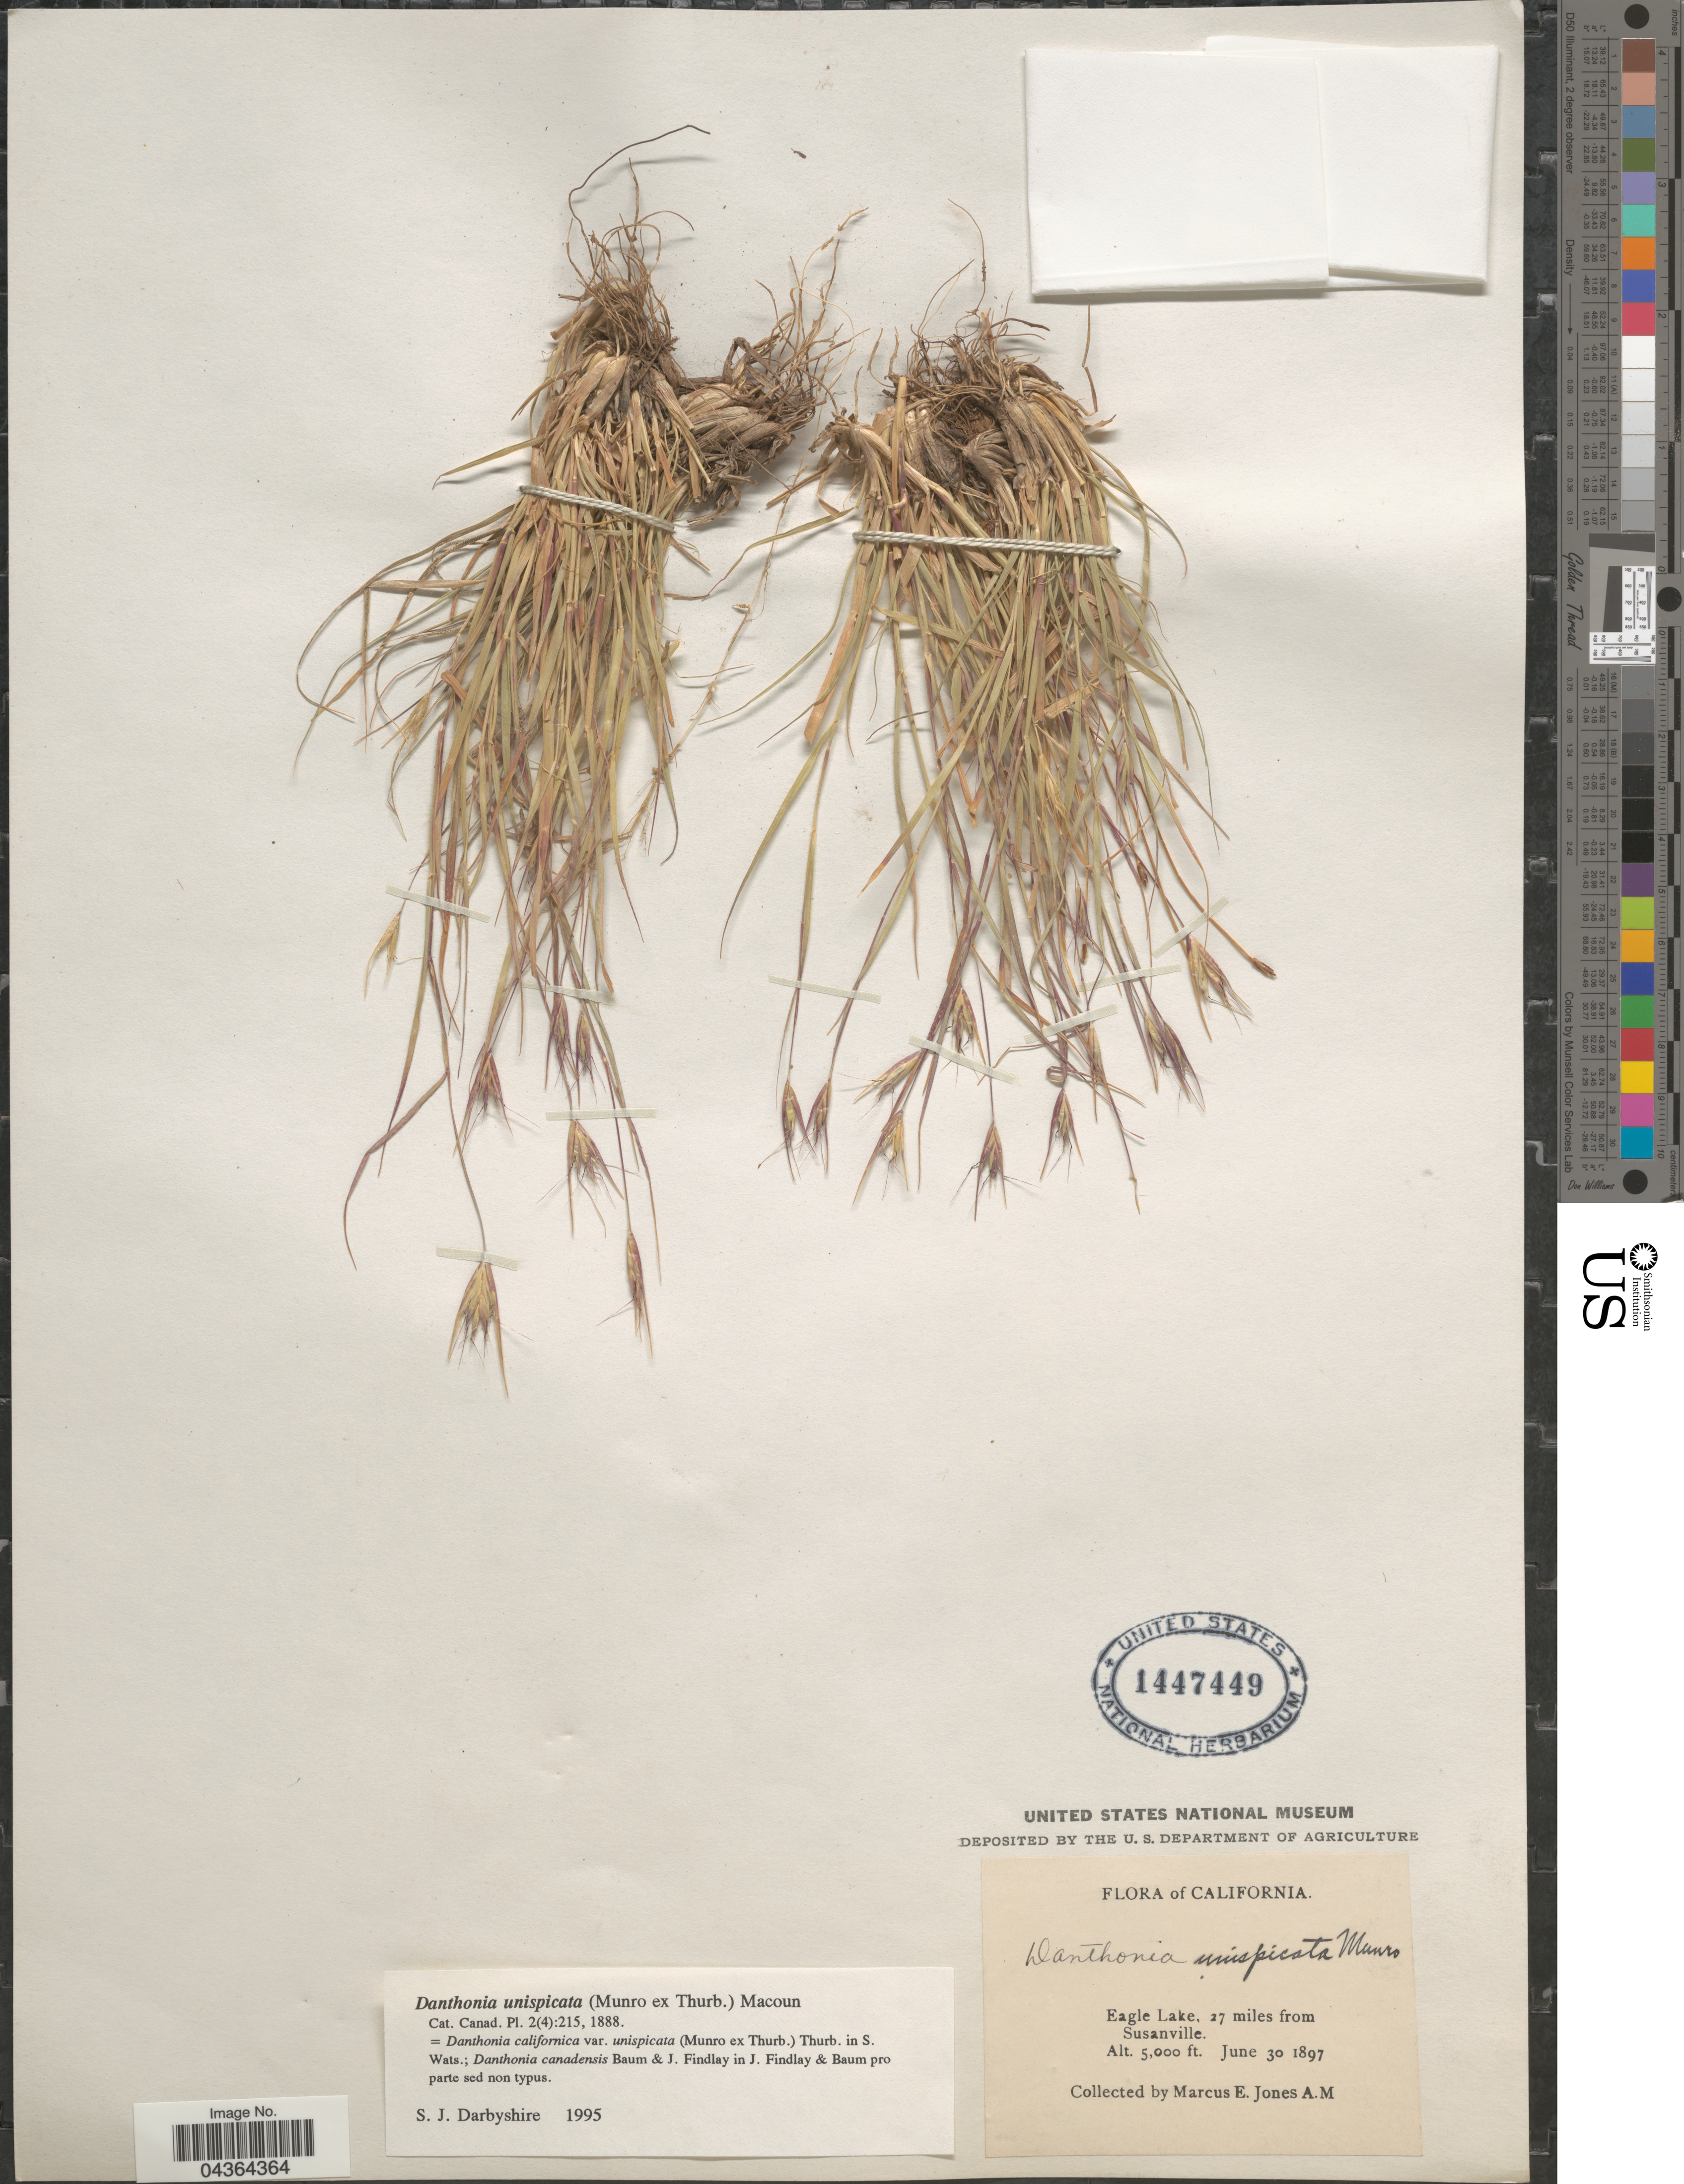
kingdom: Plantae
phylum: Tracheophyta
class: Liliopsida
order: Poales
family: Poaceae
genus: Danthonia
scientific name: Danthonia unispicata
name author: (Thurb.) Munro ex Macoun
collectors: M. E. Jones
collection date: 1897-06-30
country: United States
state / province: California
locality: Eagle Lake, 27 miles from Susanville.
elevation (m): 1524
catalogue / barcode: US 1447449